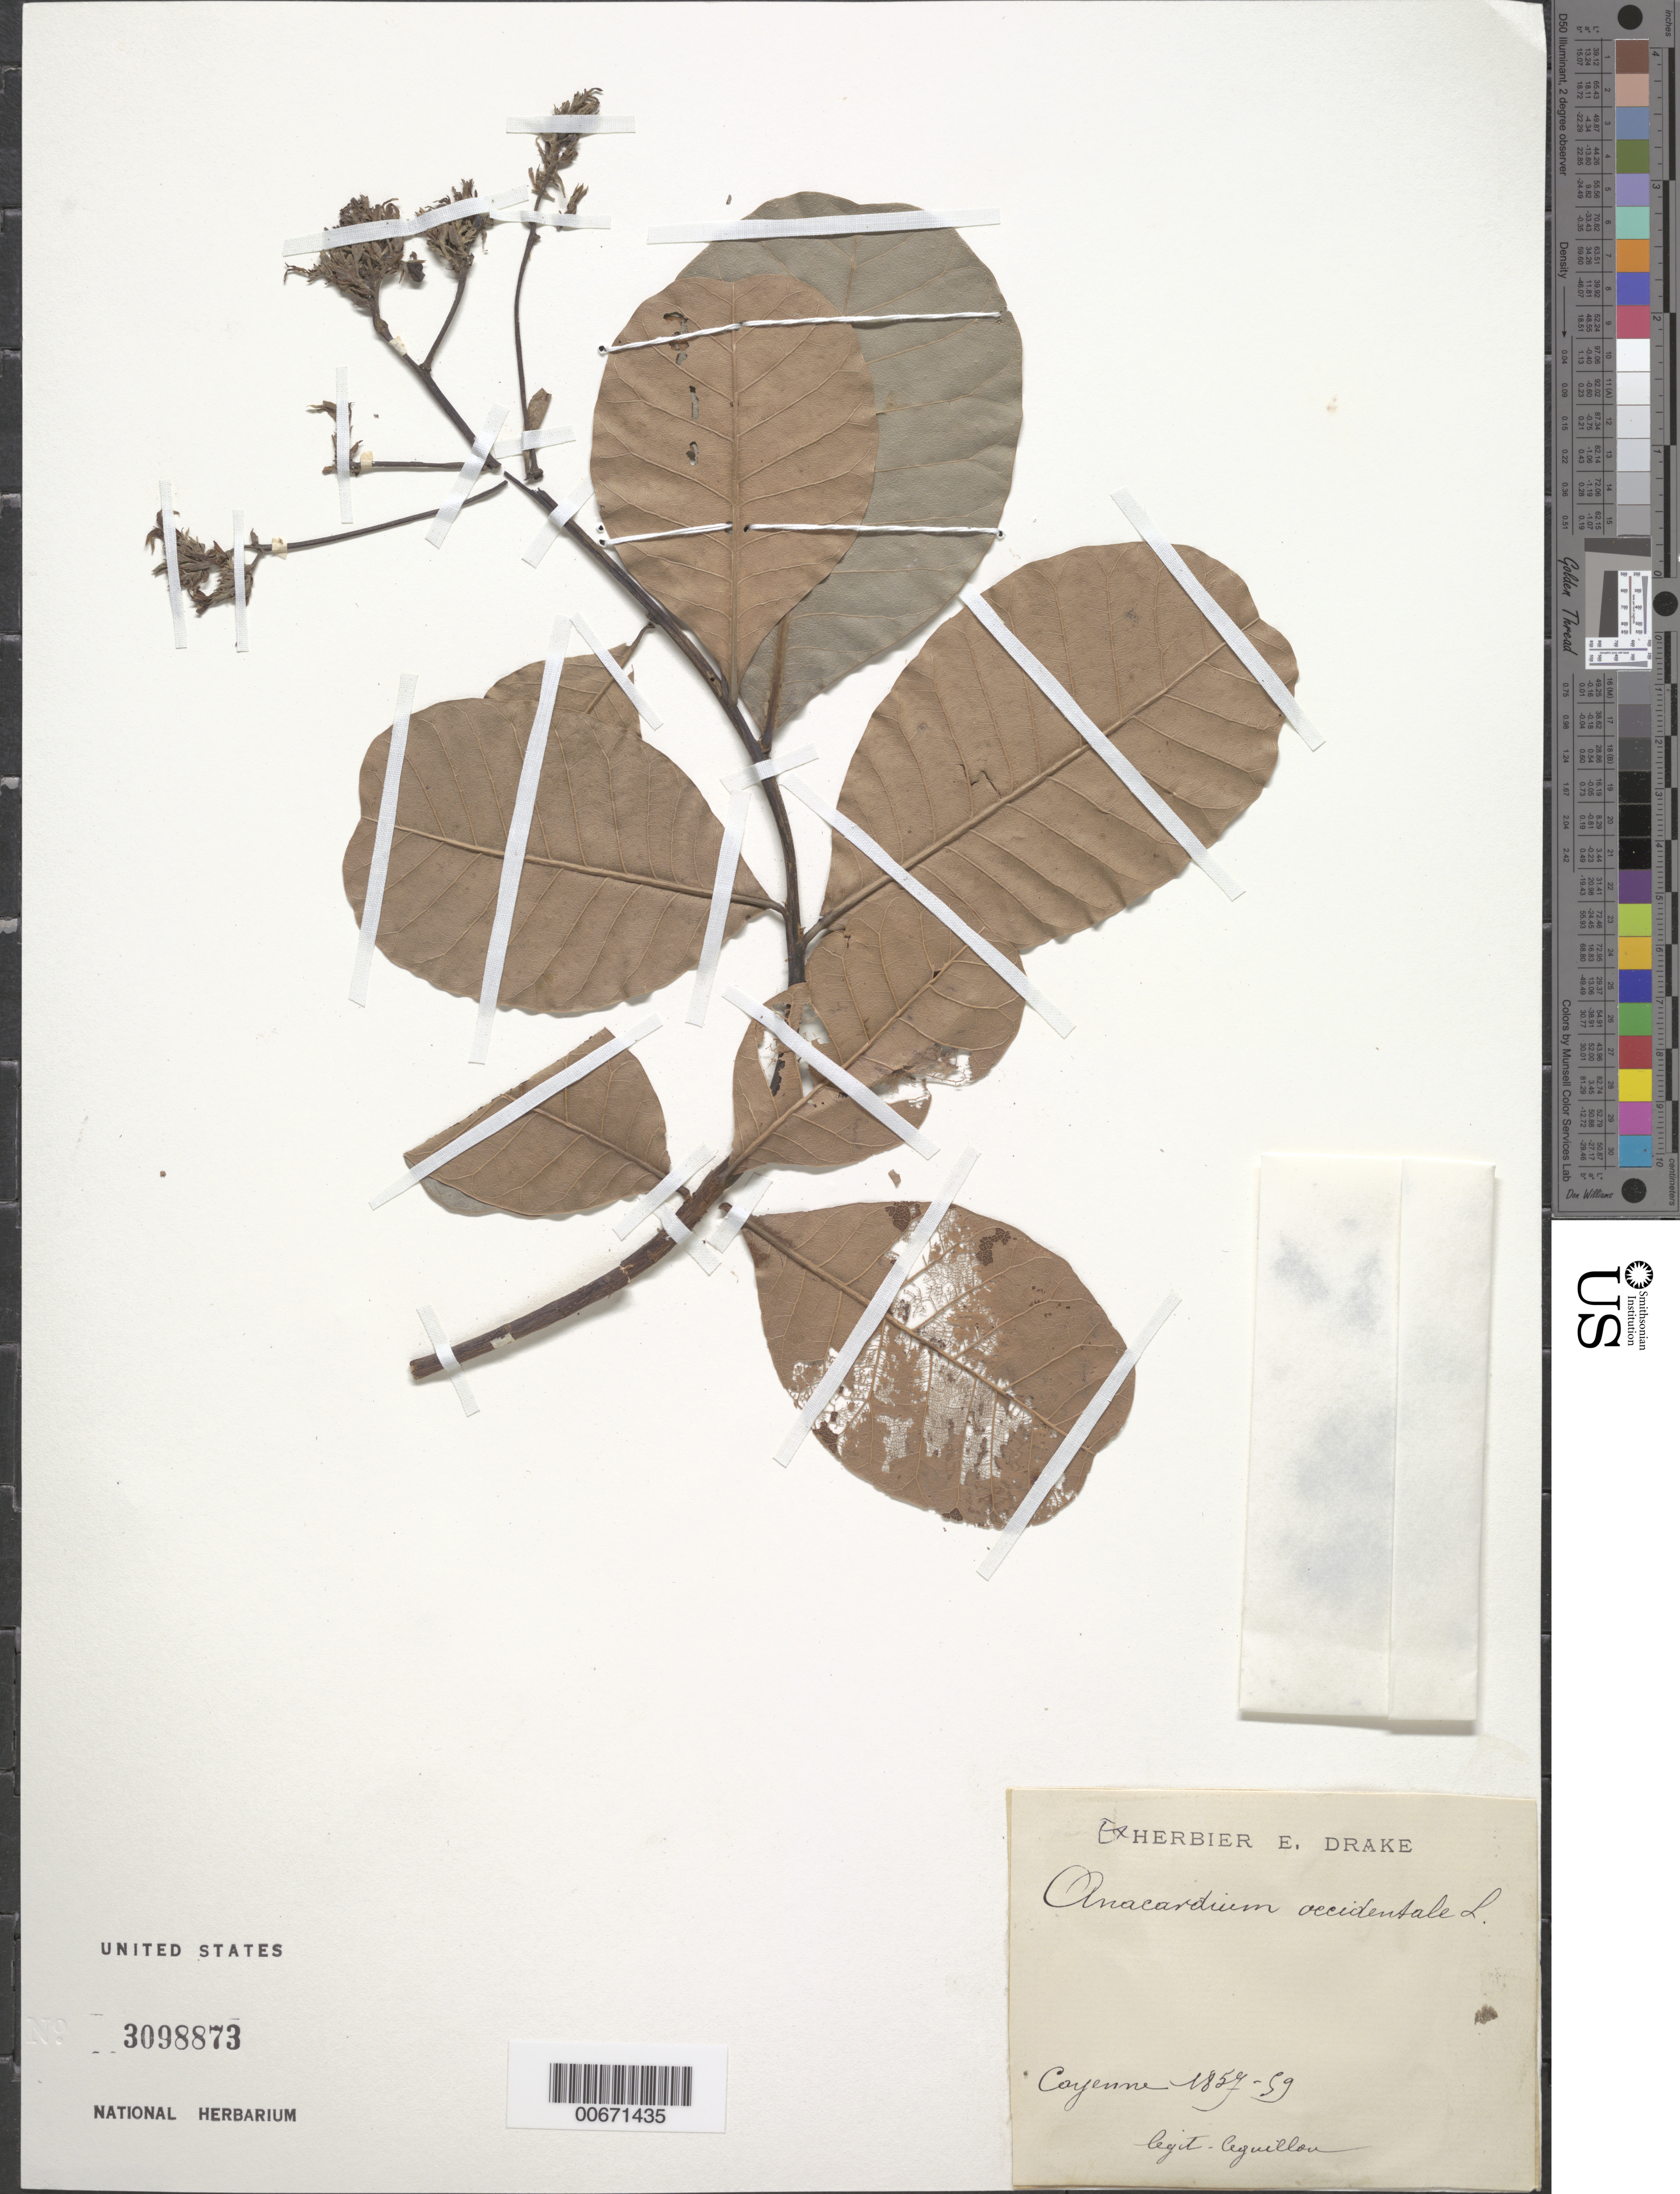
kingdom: Plantae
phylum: Tracheophyta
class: Magnoliopsida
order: Sapindales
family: Anacardiaceae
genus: Anacardium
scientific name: Anacardium occidentale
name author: L.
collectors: -. Aguillon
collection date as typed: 1857 to 1859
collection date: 1857/1859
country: French Guiana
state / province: Cayenne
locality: Cayenne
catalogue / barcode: US 3098873